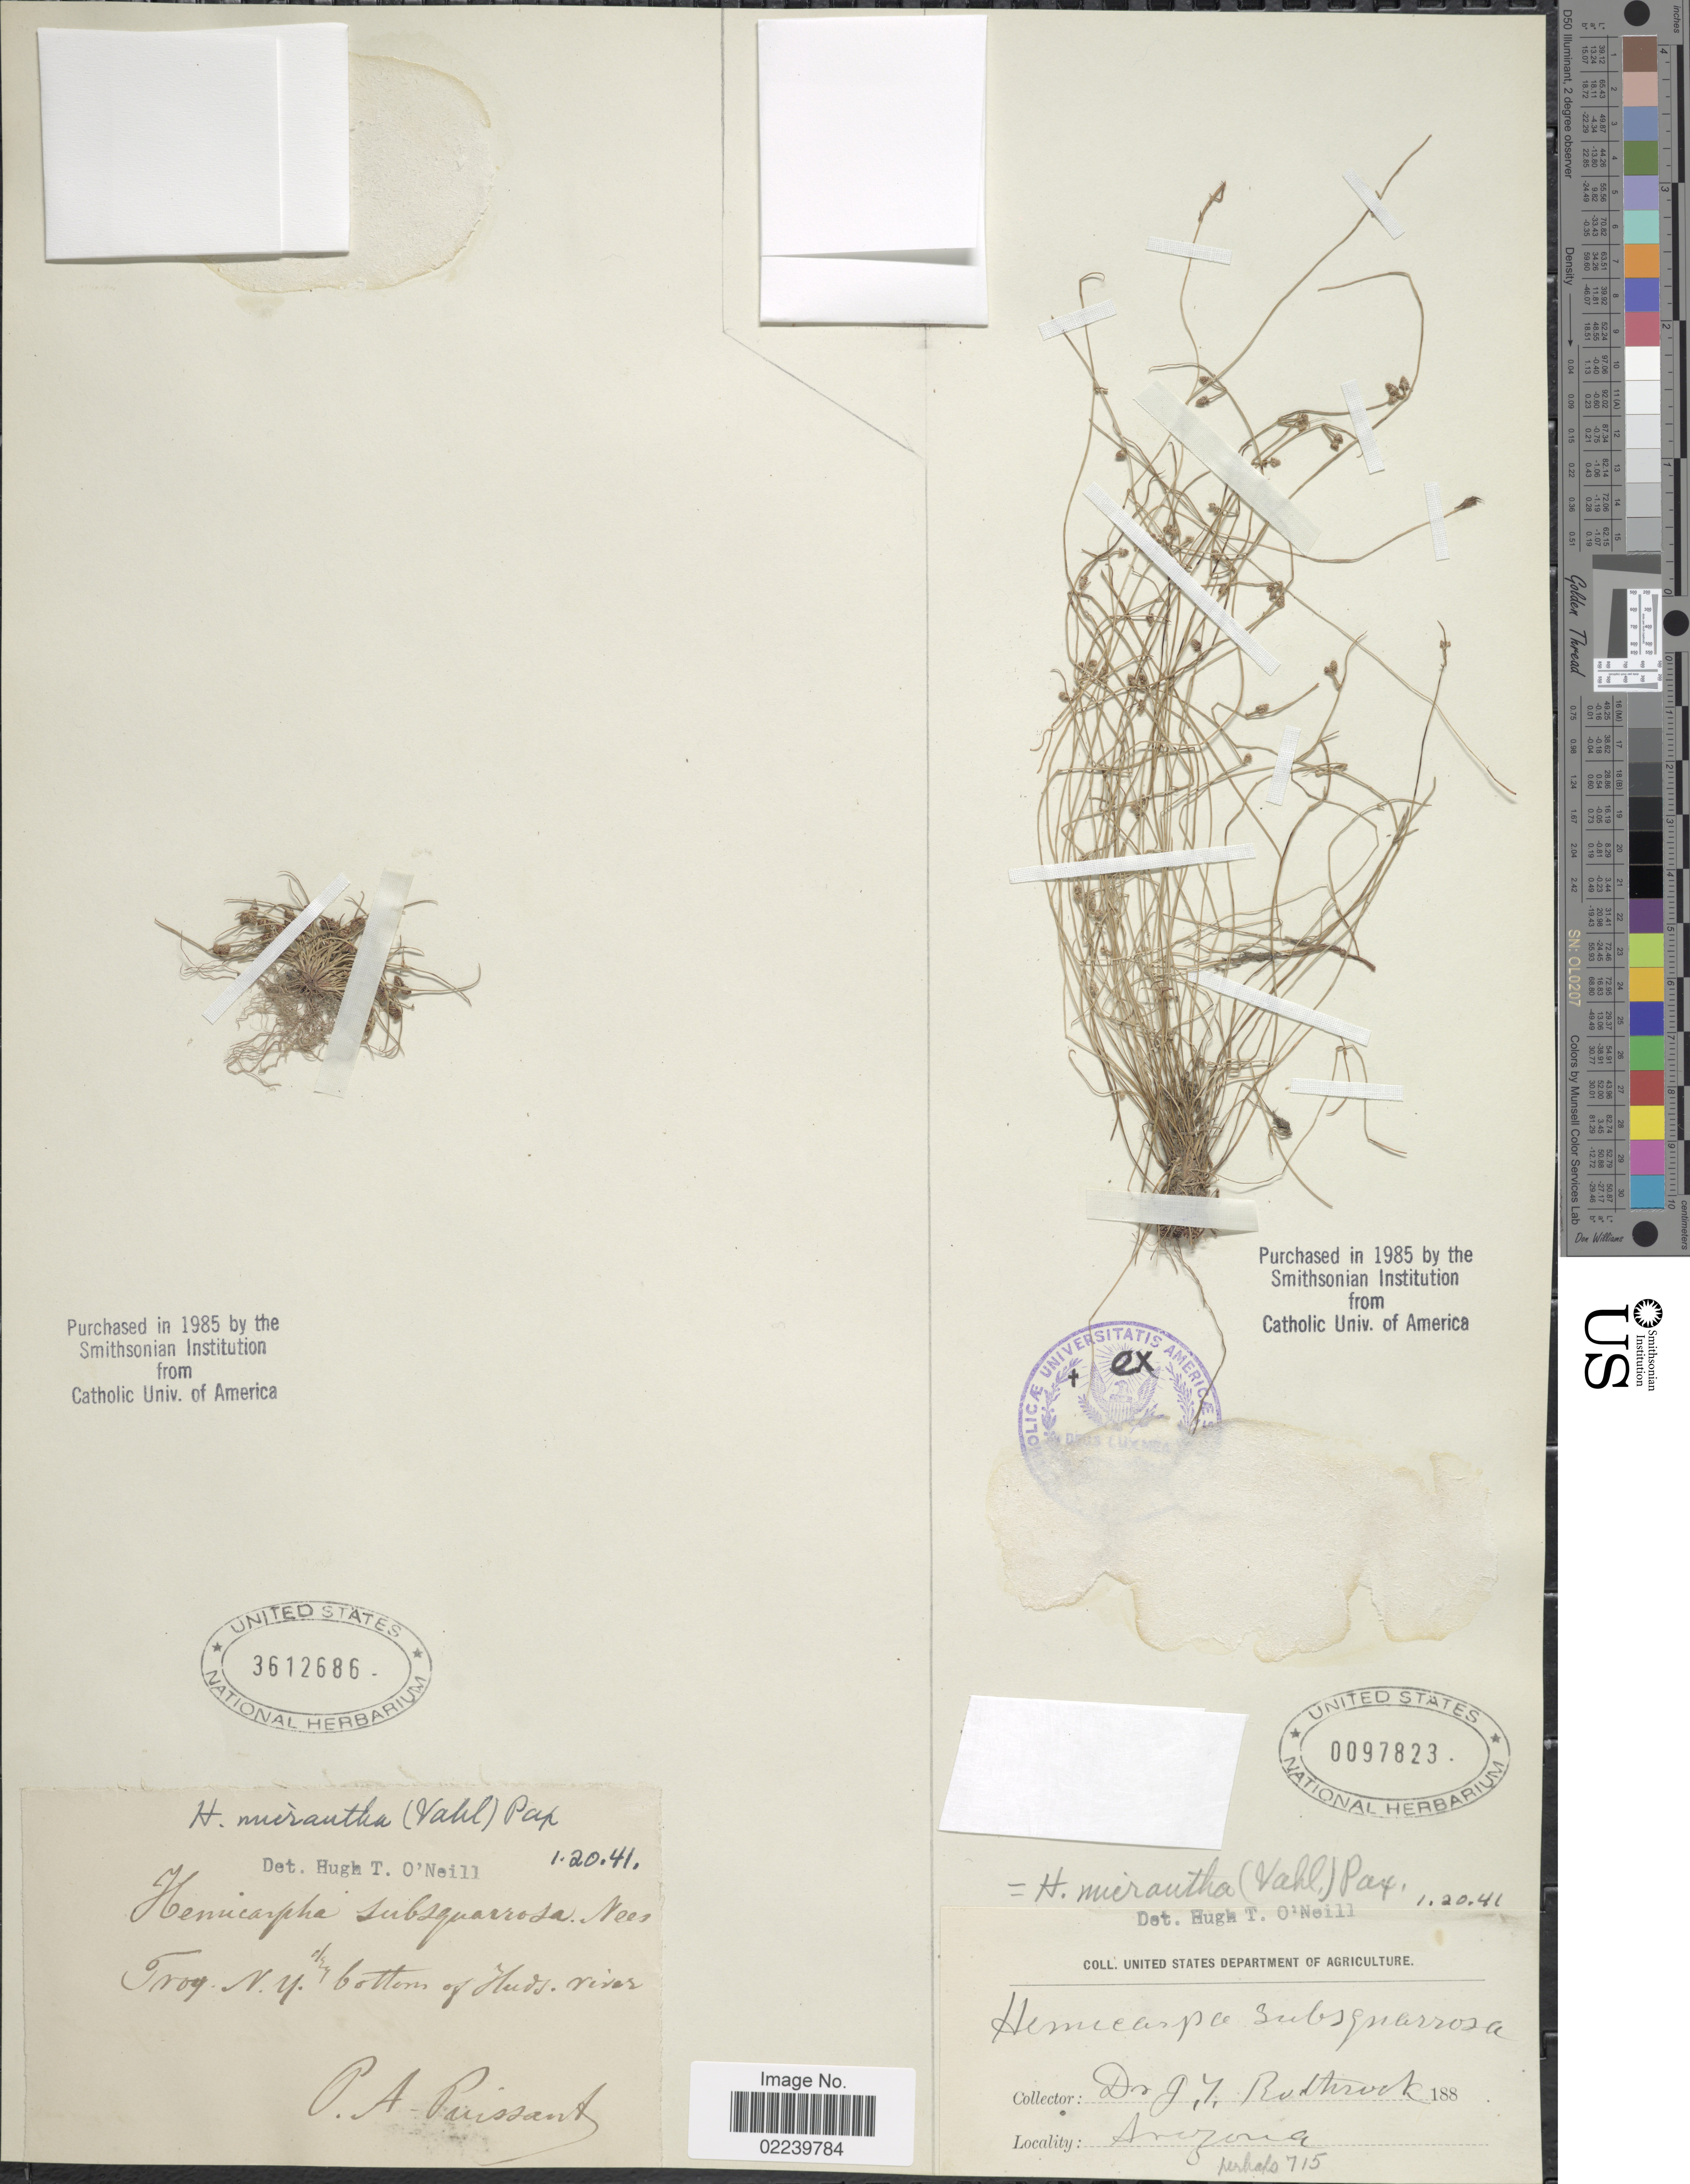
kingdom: Plantae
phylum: Tracheophyta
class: Liliopsida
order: Poales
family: Cyperaceae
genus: Cyperus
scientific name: Cyperus subsquarrosus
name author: (Muhl.) Bauters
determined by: Strong, M. T., (US), Smithsonian Institution - National Museum of Natural History (UNITED STATES)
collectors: J. T. Rothrock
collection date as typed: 188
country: United States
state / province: Arizona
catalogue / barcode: US 97823-2